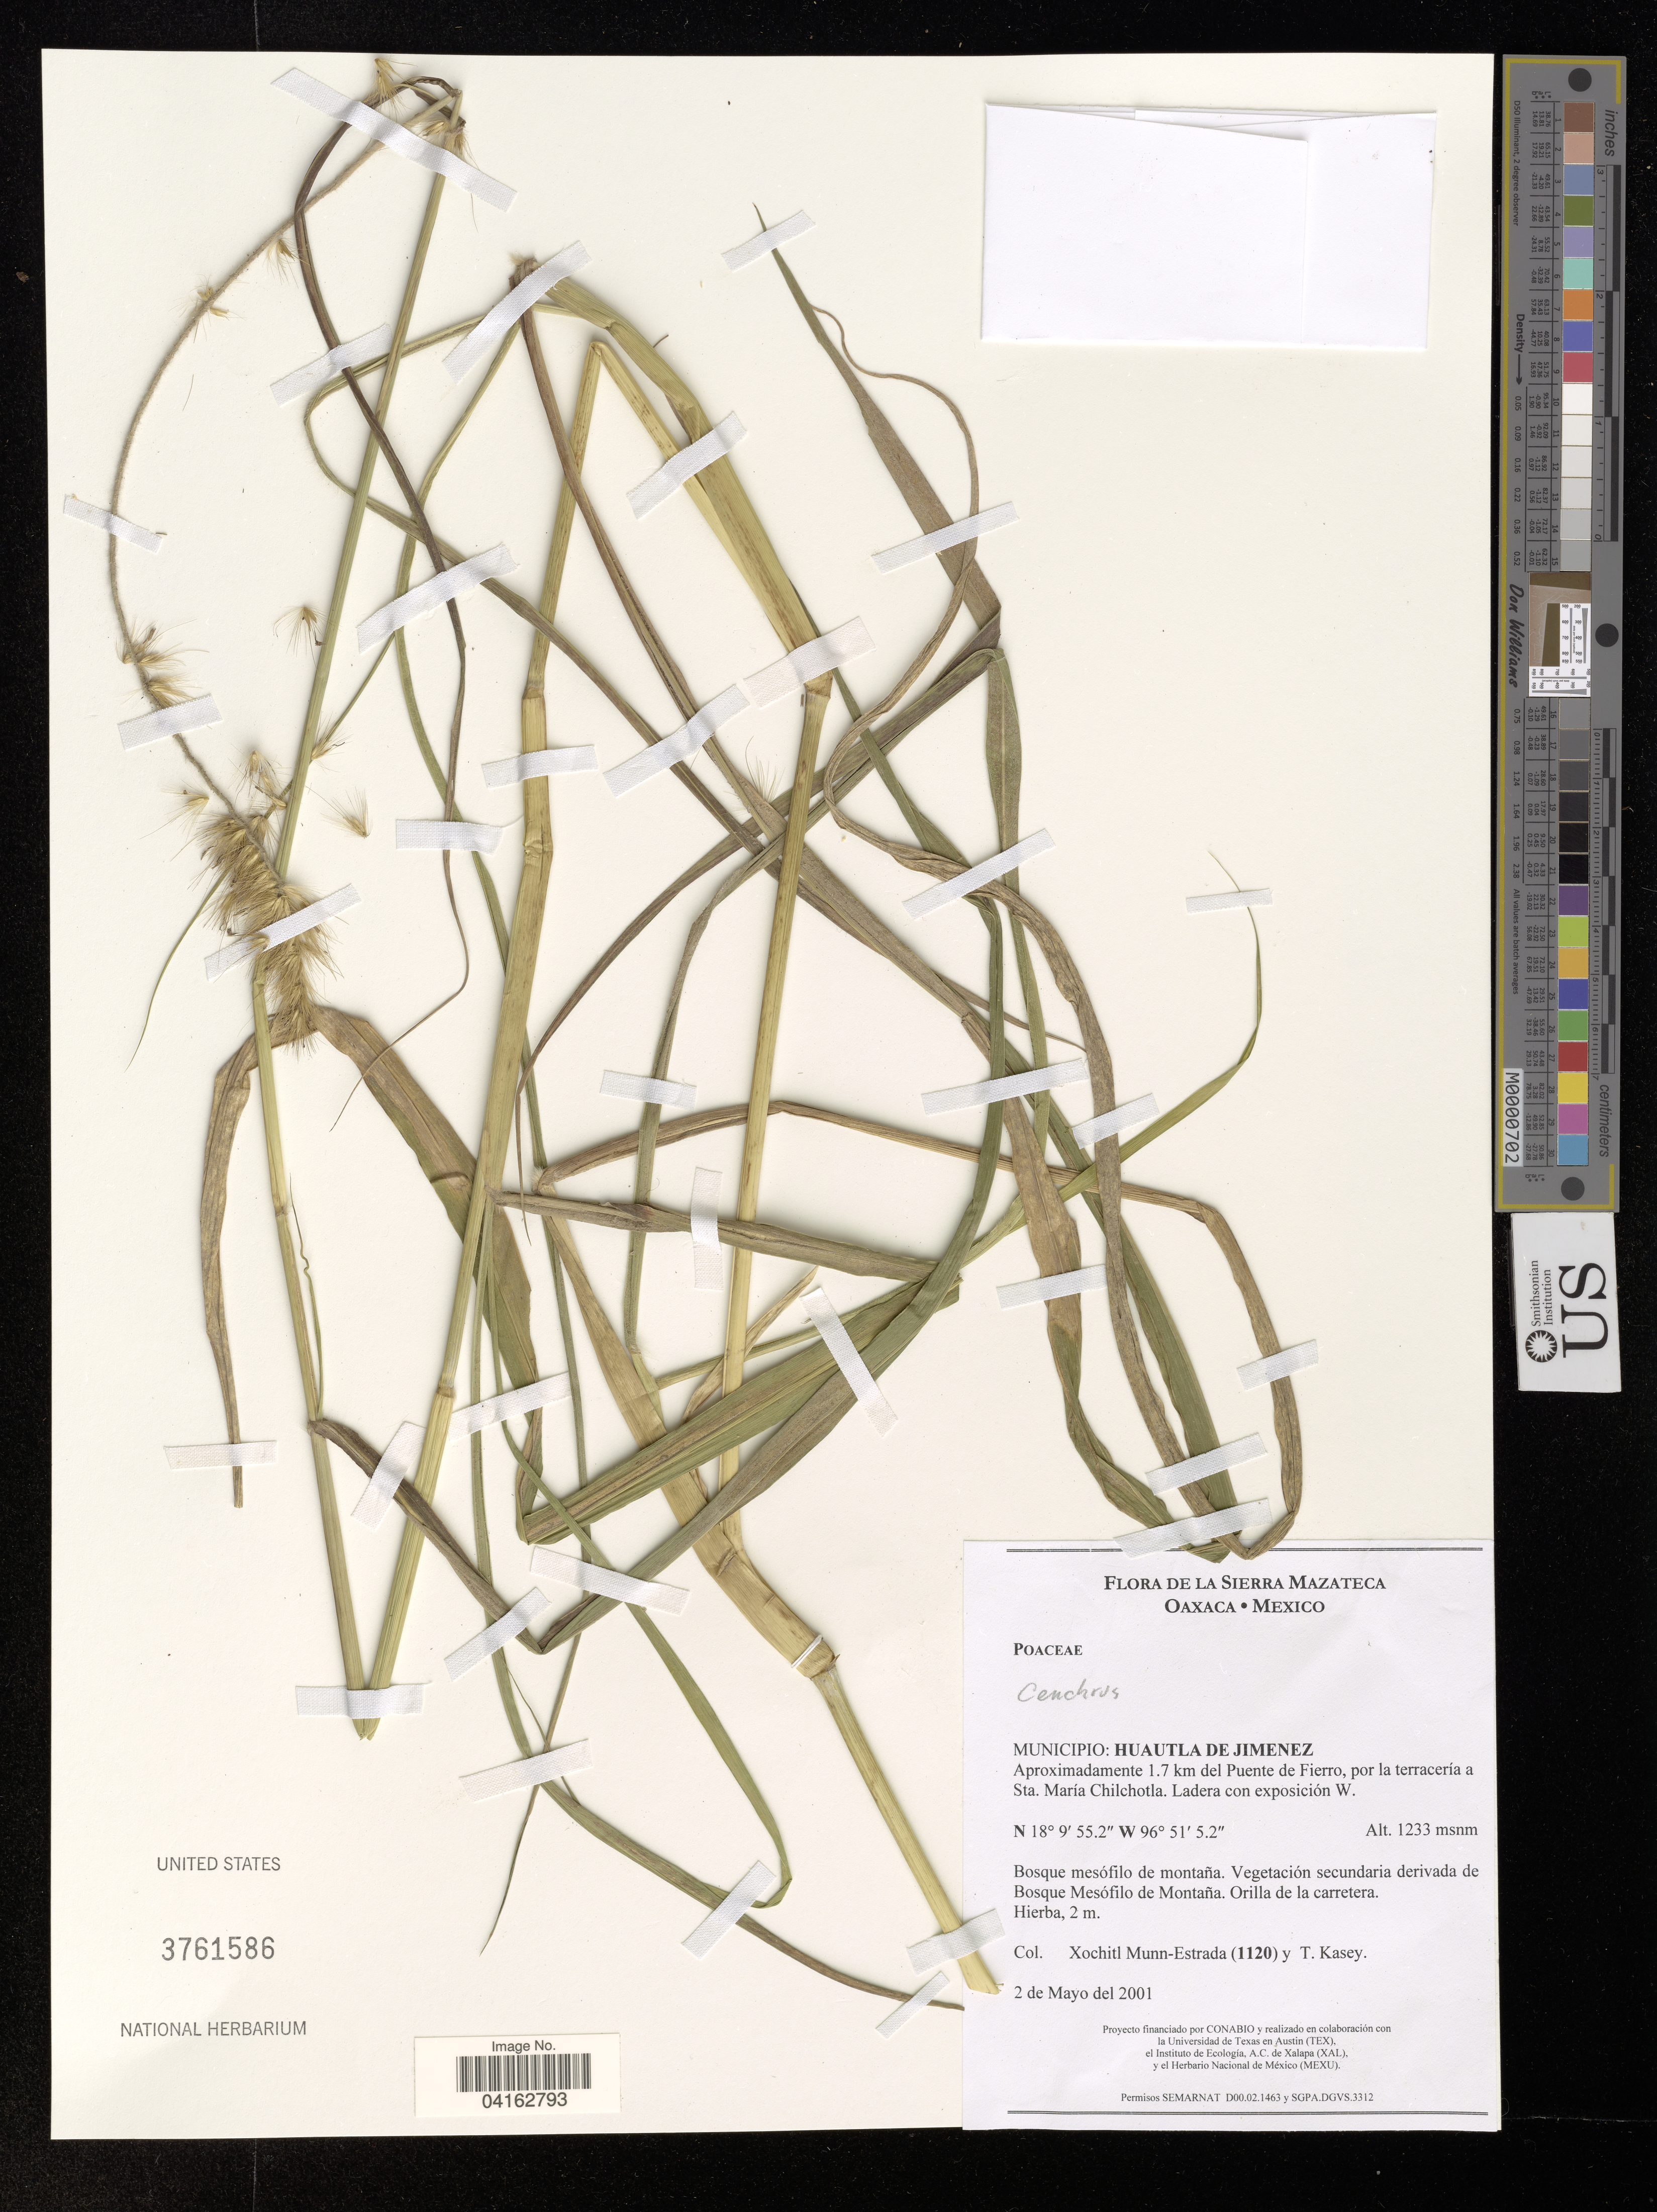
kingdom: Plantae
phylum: Tracheophyta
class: Liliopsida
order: Poales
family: Poaceae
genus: Cenchrus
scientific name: Cenchrus sp.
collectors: X. Munn-Estrada & T. Kasey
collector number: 1120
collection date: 2001-05-02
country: Mexico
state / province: Oaxaca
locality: Municipio: Huautla de Jimenez. Aproximadamente 1.7 km del Puente de Fierro, por la terracería a Sta. María Chilchotla. Ladera con exposición W.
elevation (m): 1233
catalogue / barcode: US 3761586